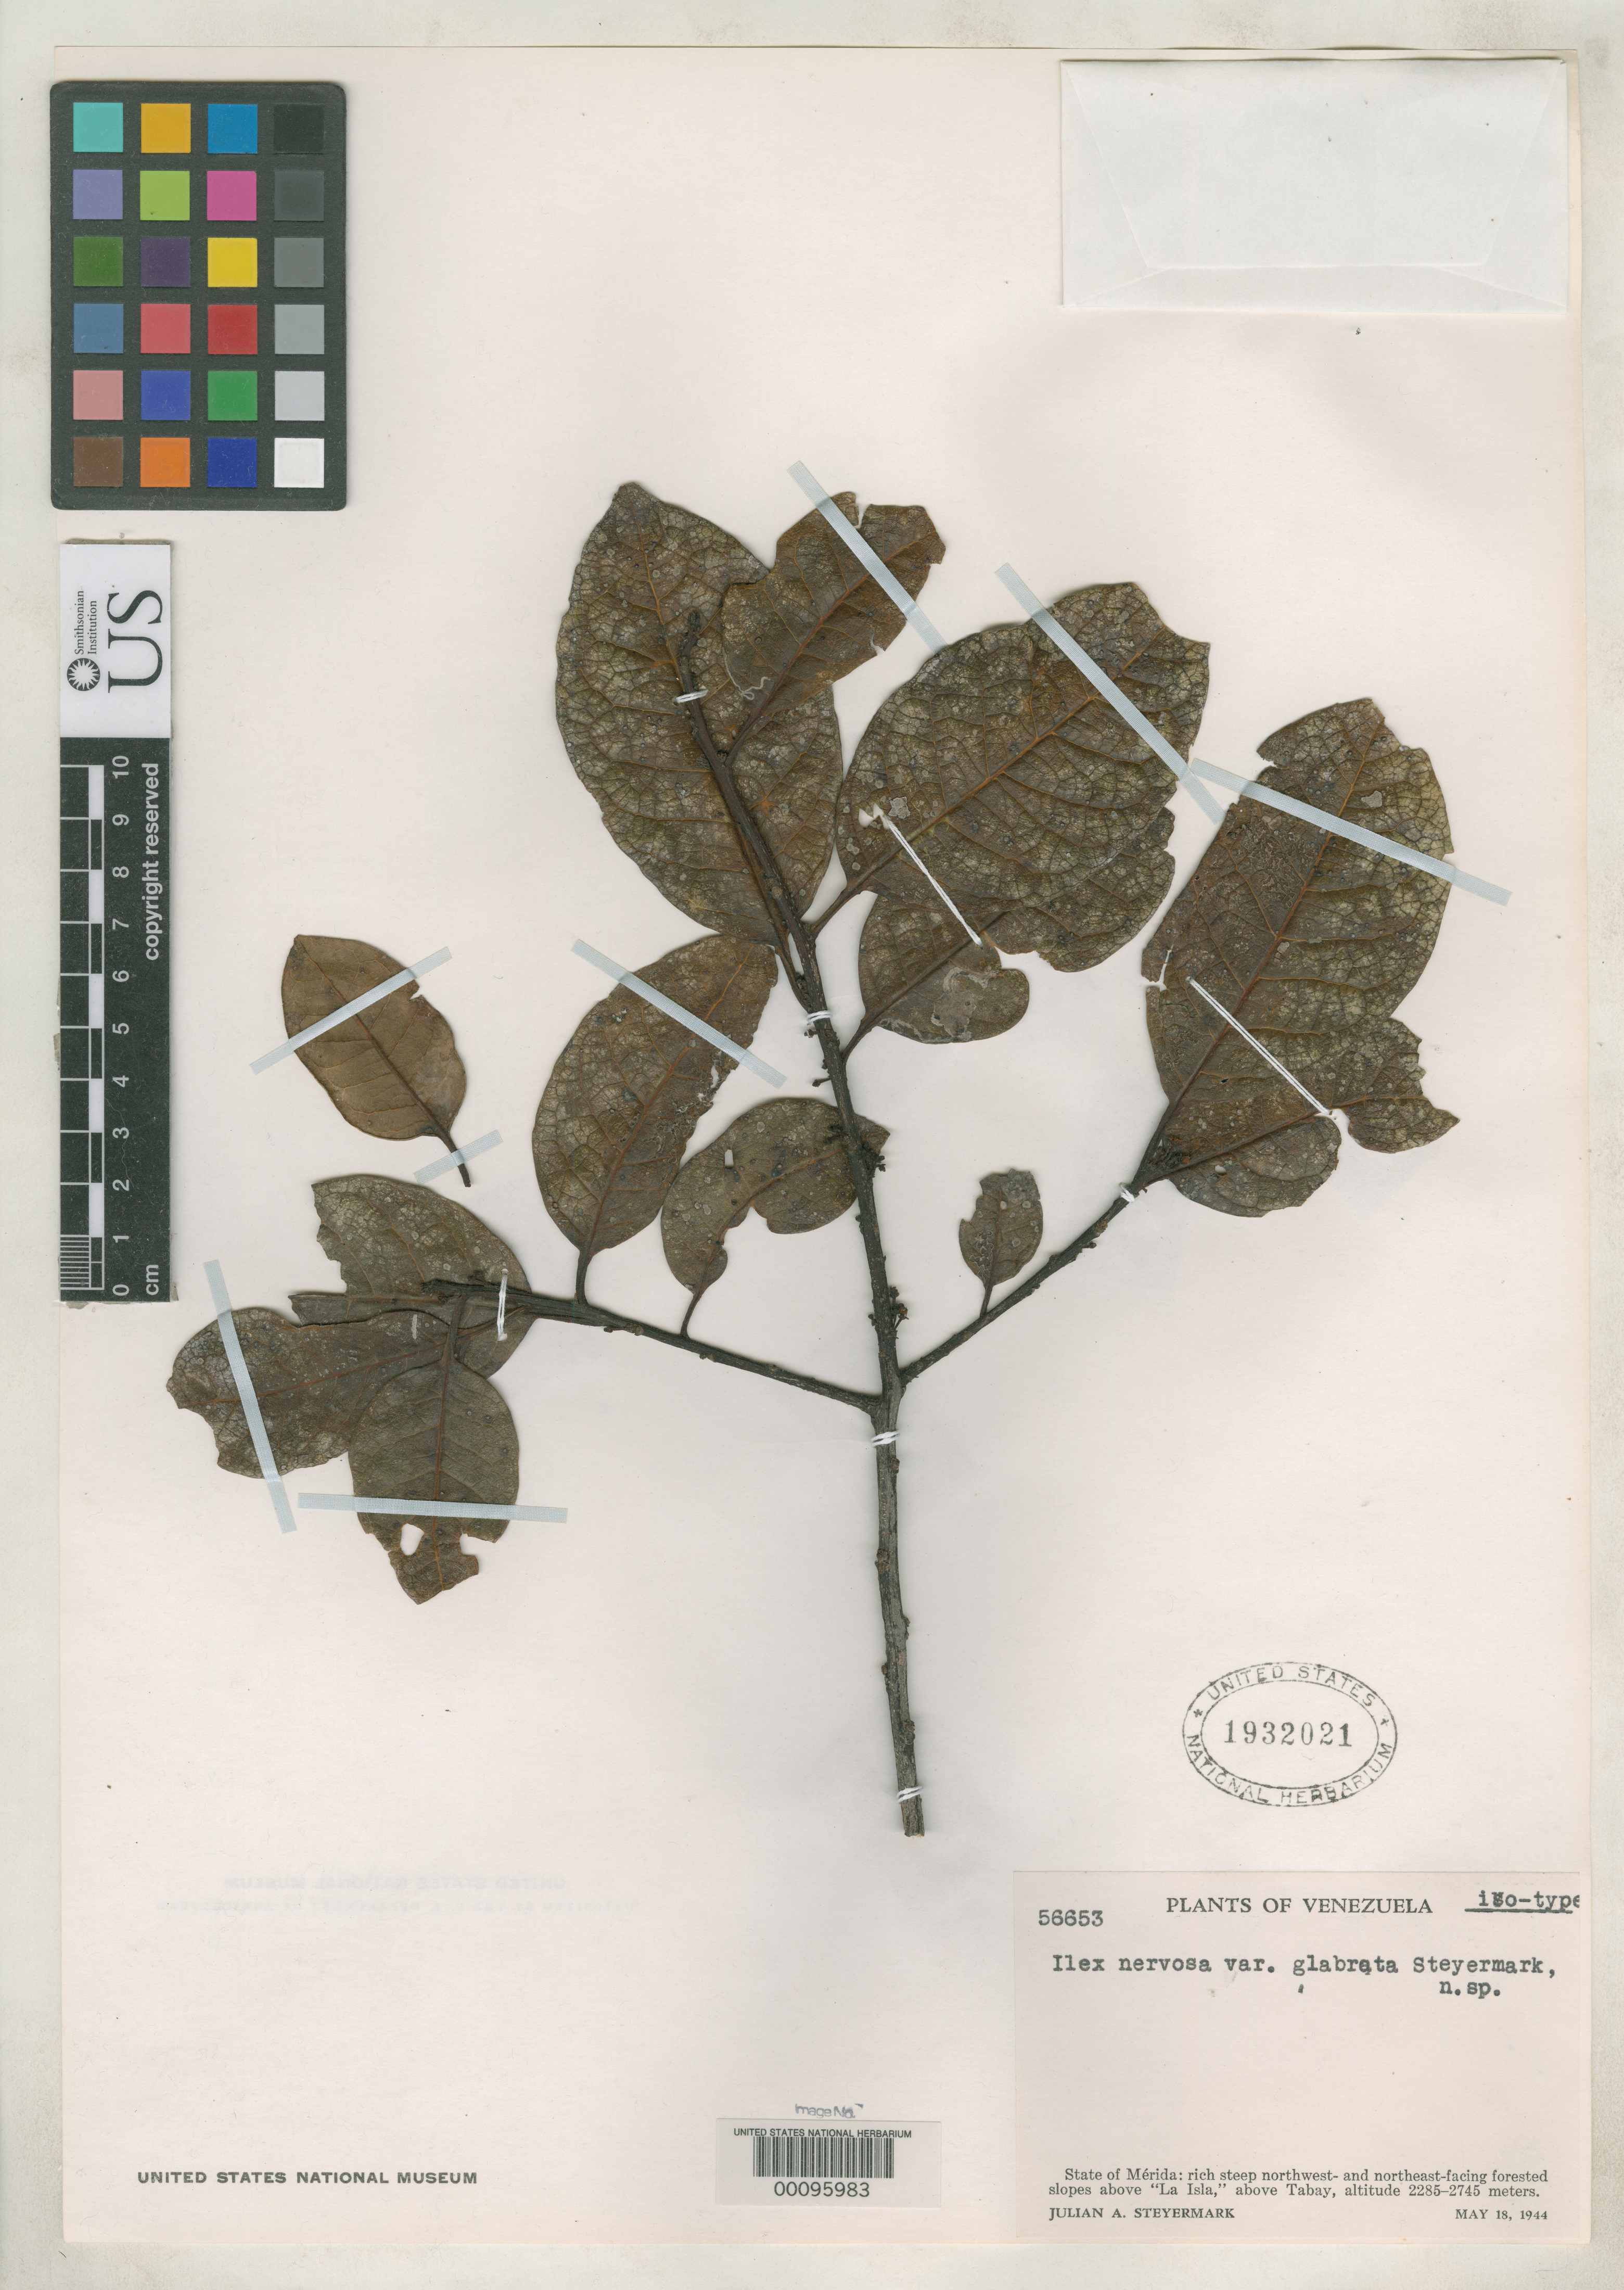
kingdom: Plantae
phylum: Tracheophyta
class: Magnoliopsida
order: Aquifoliales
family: Aquifoliaceae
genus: Ilex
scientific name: Ilex nervosa var. glabrata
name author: Steyerm.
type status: Isotype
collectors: J. Steyermark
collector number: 56653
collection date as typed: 18 May 1944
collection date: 1944-05-18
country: Venezuela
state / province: Mérida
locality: Above Tabay.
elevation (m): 2285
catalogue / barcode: US 1932021